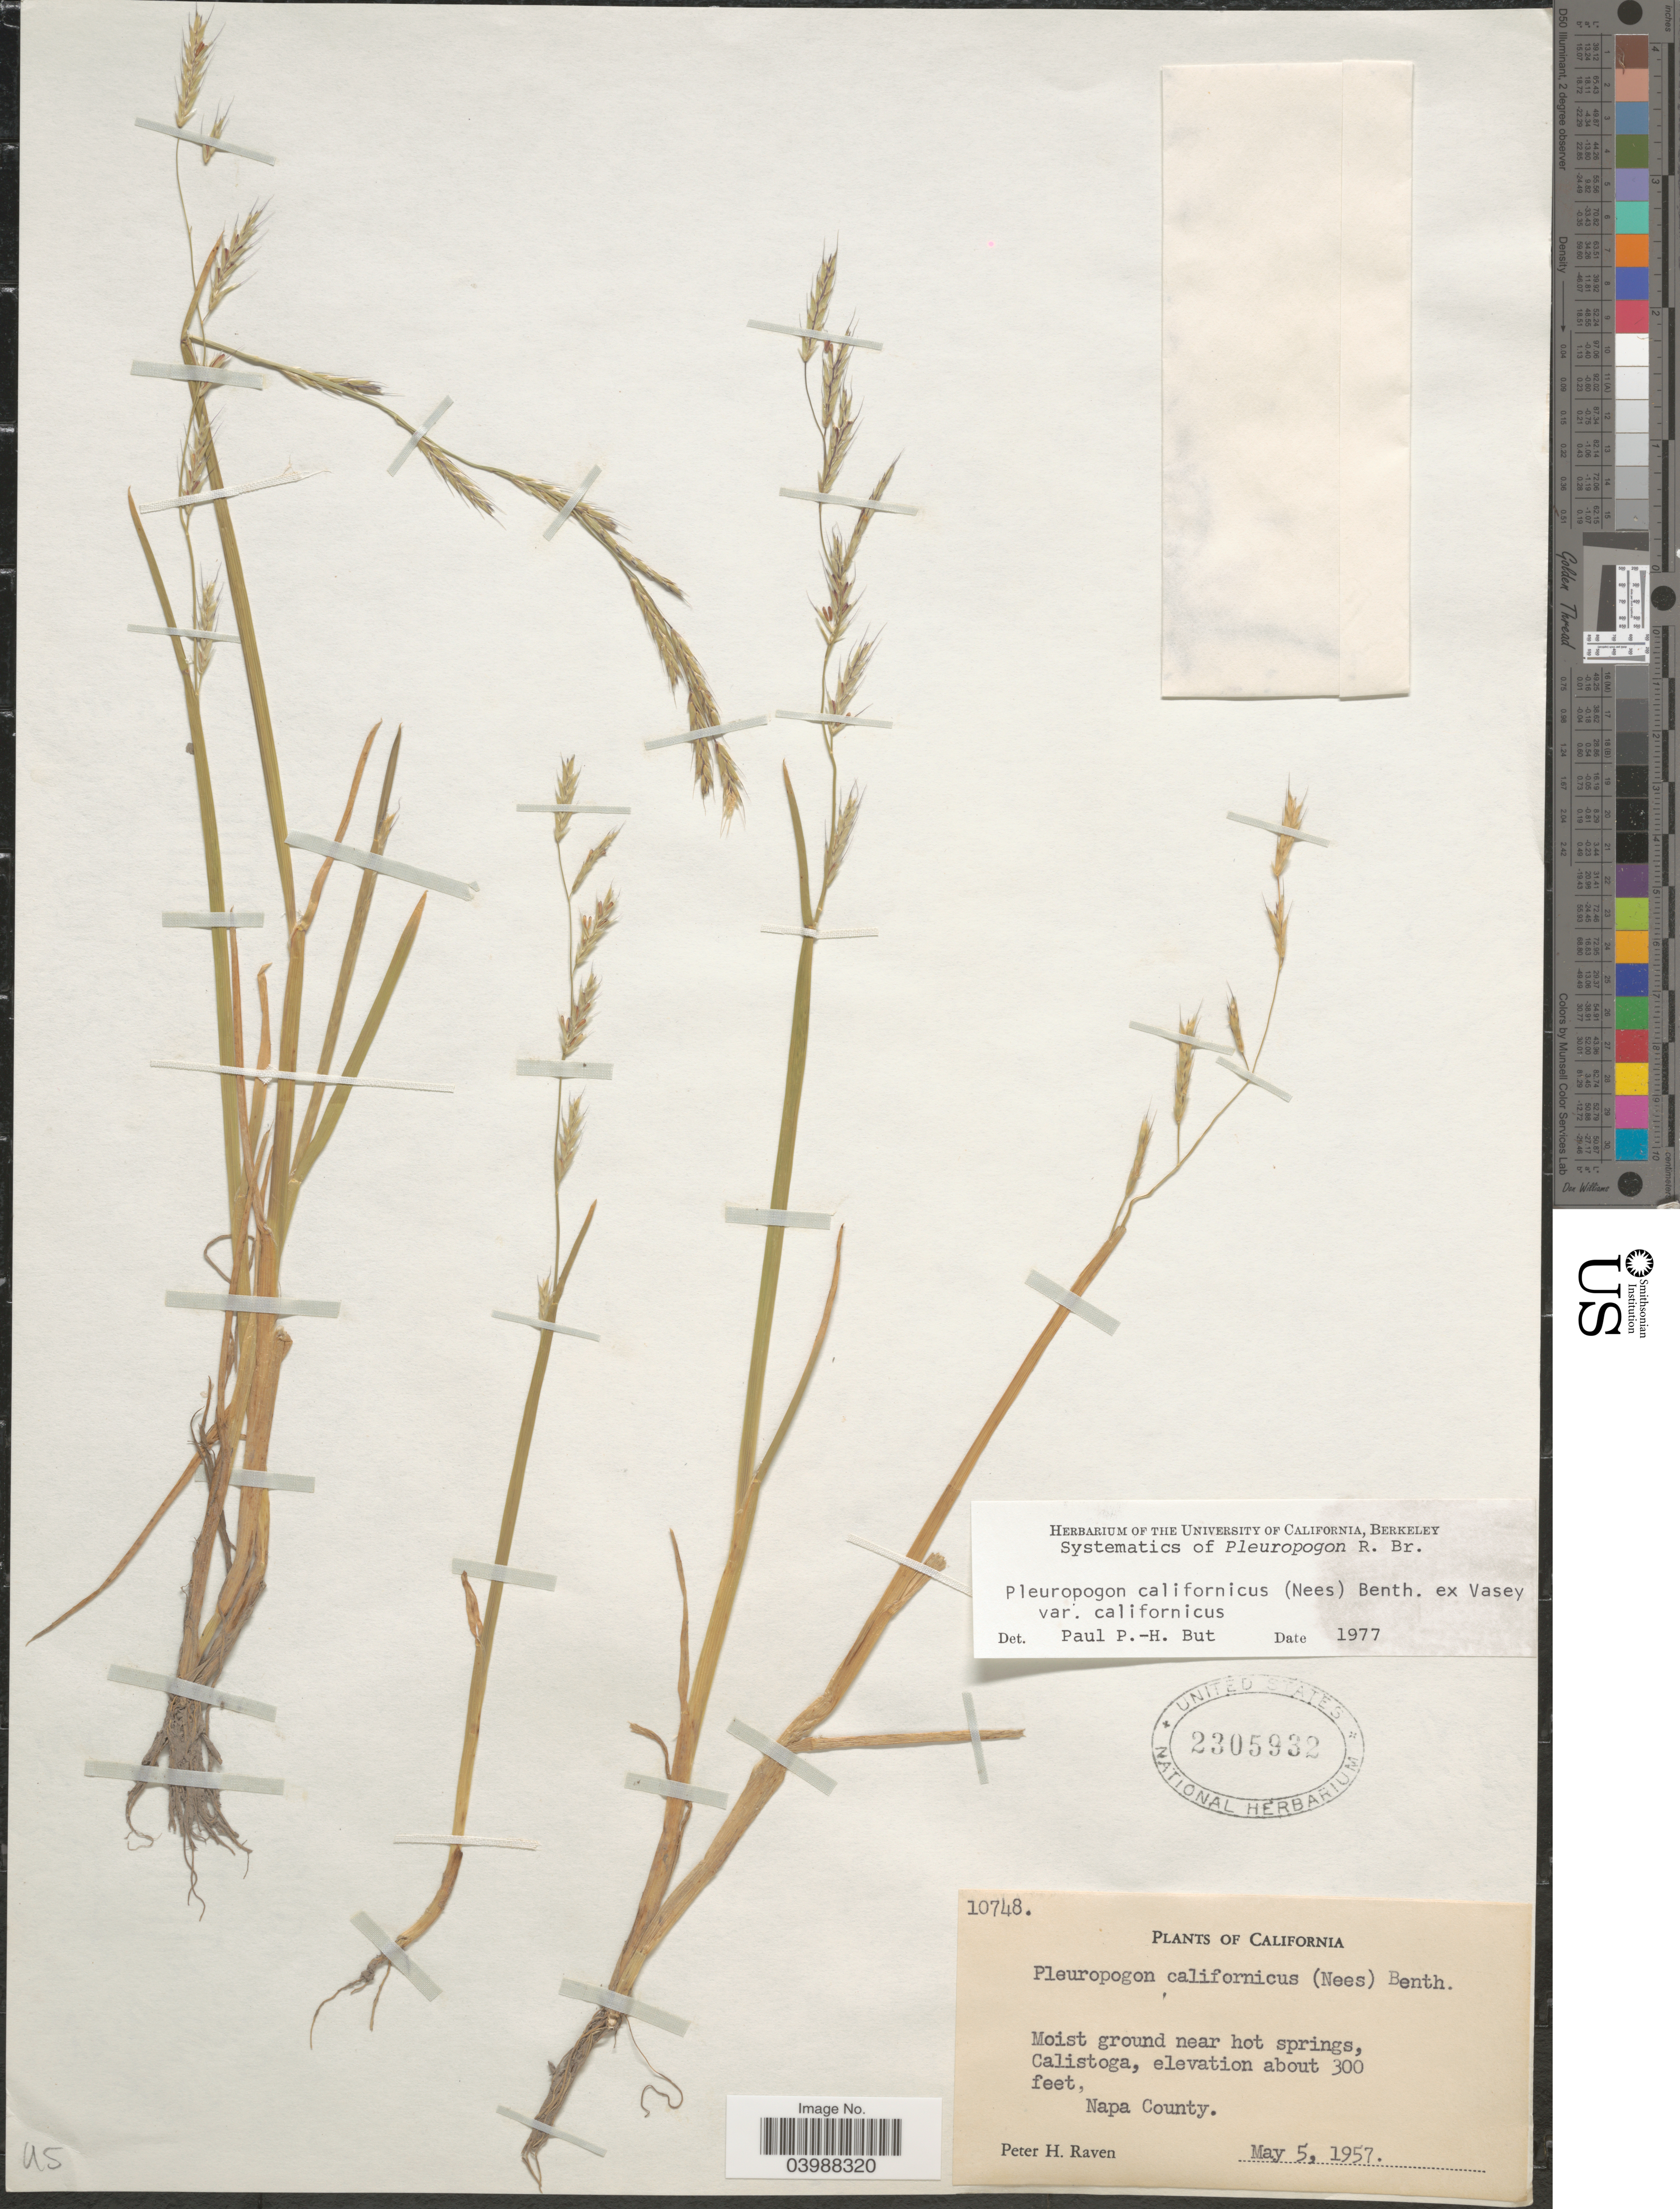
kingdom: Plantae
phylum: Tracheophyta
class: Liliopsida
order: Poales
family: Poaceae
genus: Pleuropogon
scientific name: Pleuropogon californicus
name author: (Nees) Benth. ex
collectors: P. Raven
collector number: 10748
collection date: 1957-05-05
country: United States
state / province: California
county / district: Napa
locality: Moist ground near hot springs, Calistoga, Napa County.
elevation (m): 91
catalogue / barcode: US 2305932